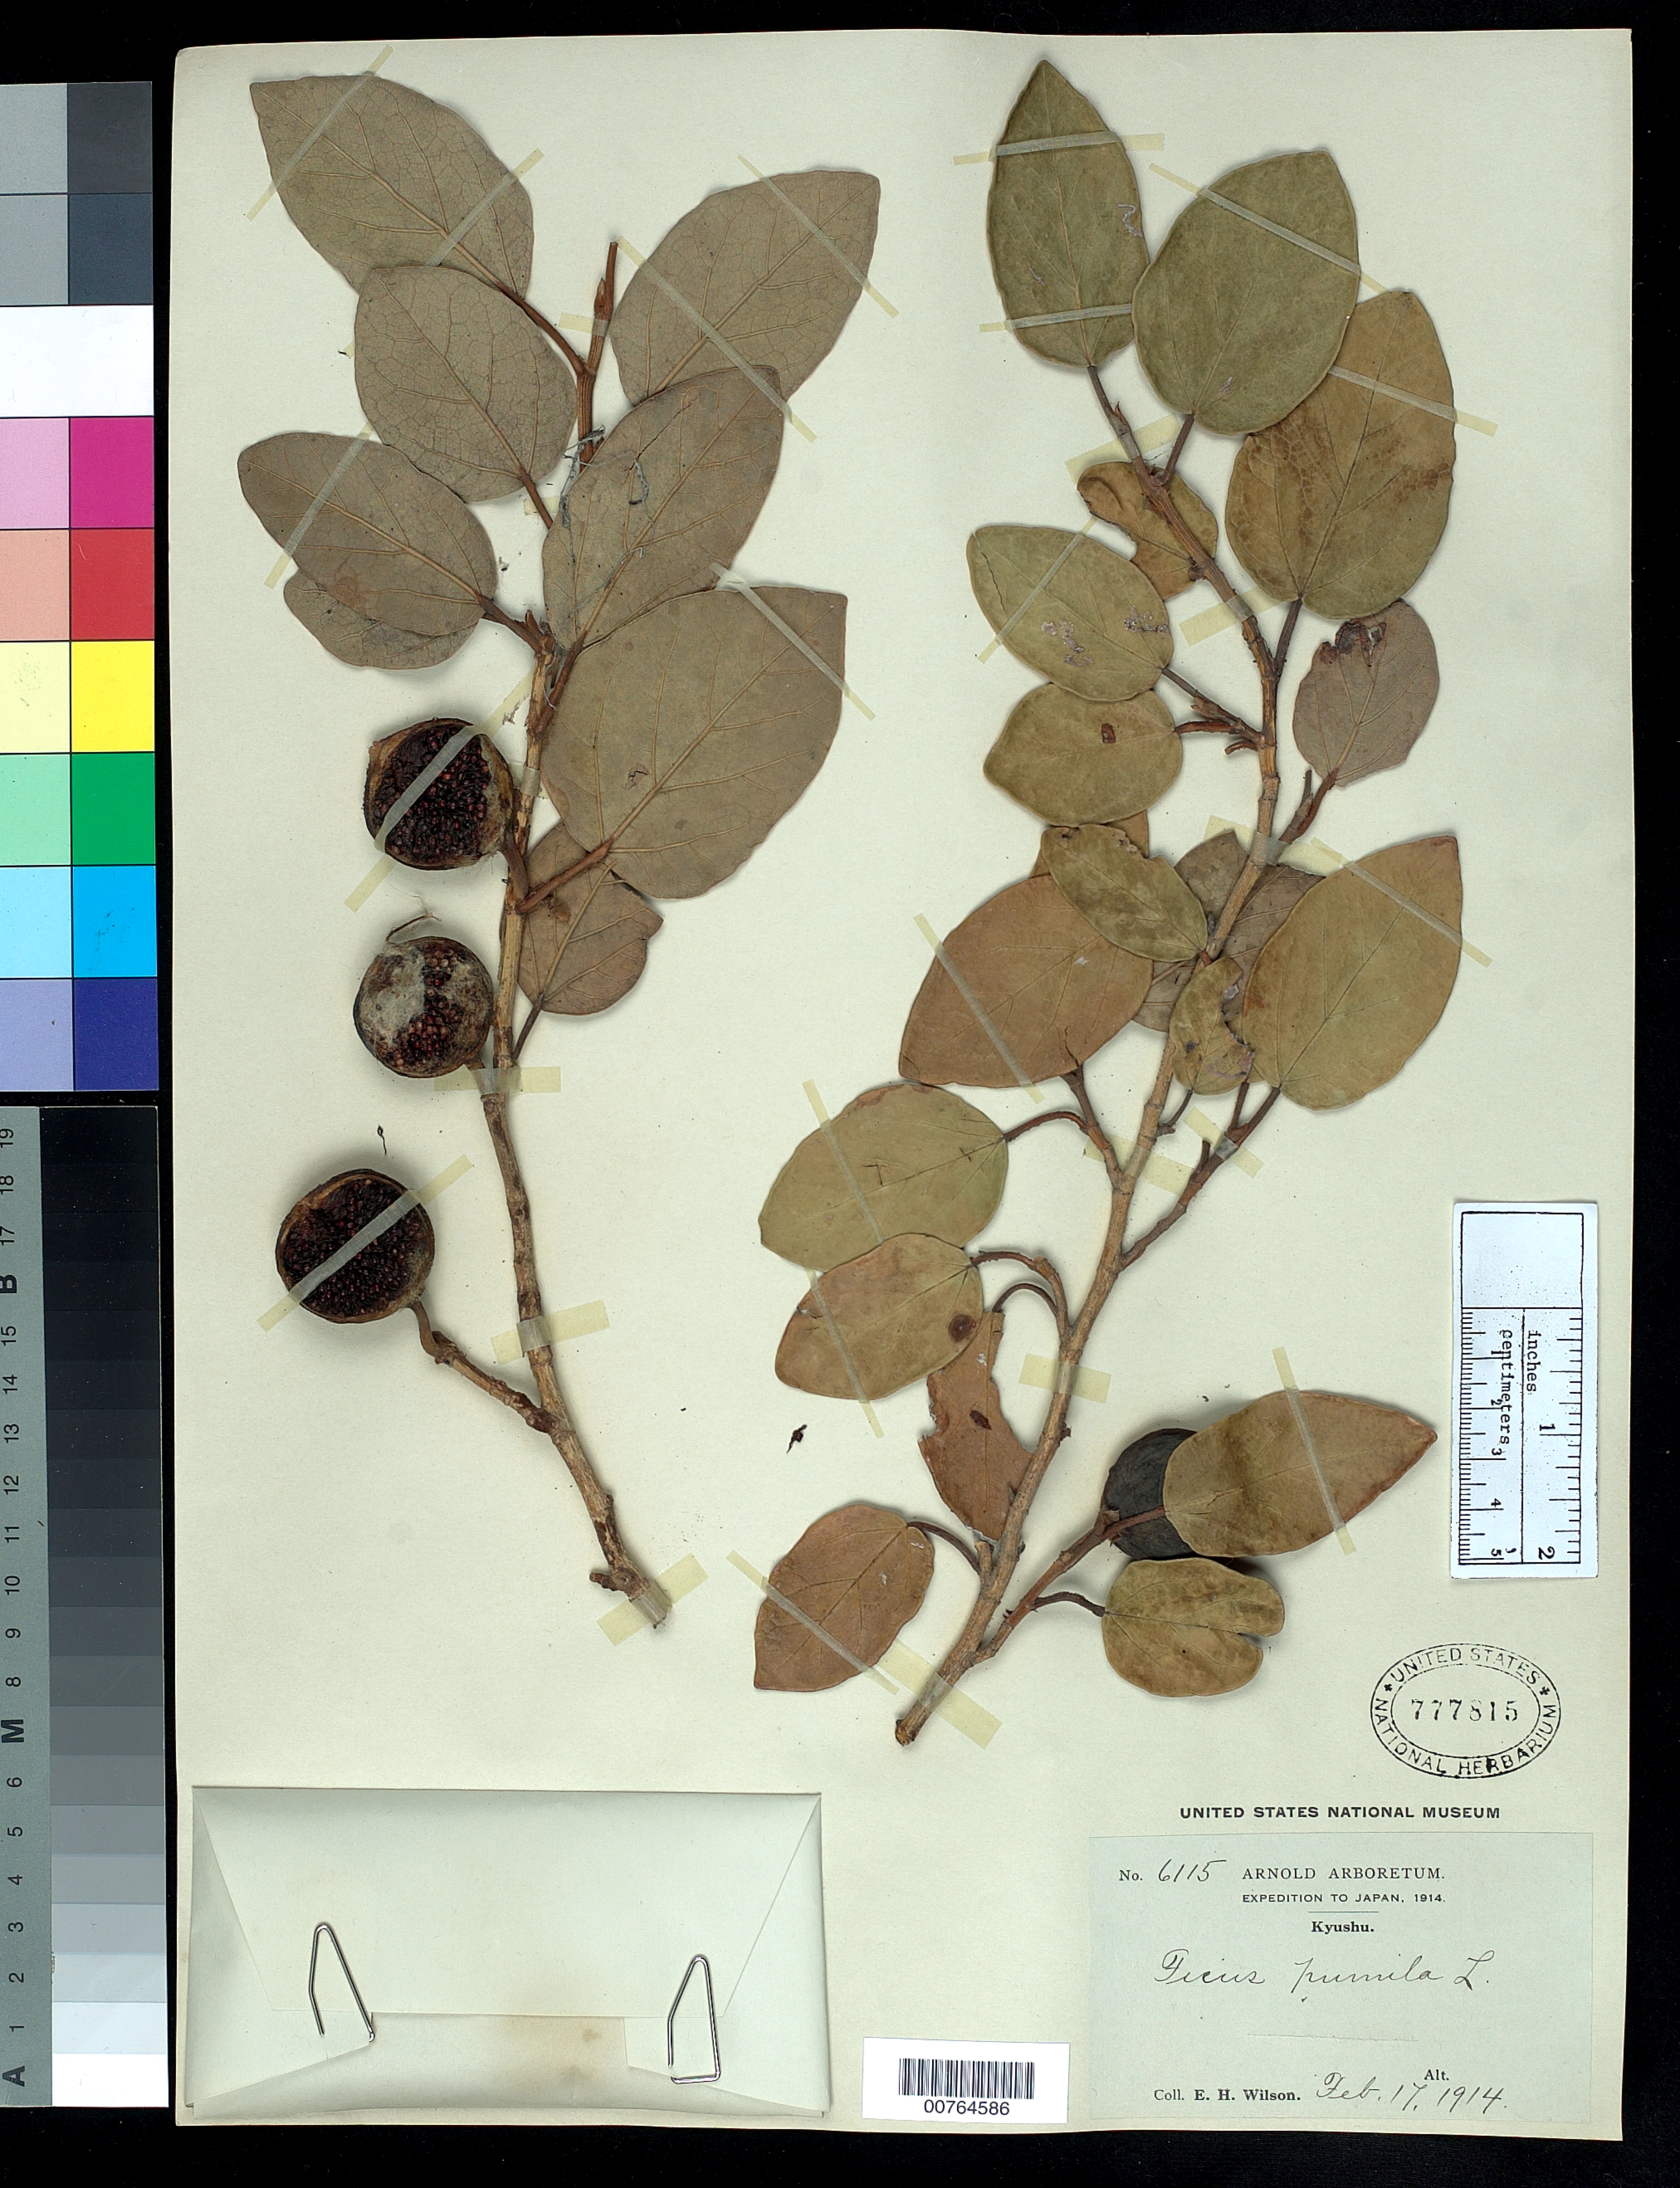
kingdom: Plantae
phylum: Tracheophyta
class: Magnoliopsida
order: Rosales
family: Moraceae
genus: Ficus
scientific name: Ficus pumila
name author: L.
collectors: E. H. Wilson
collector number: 6115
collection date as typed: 17 Feb 1914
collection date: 1914-02-17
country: Japan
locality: Kyushu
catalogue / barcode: US 777815